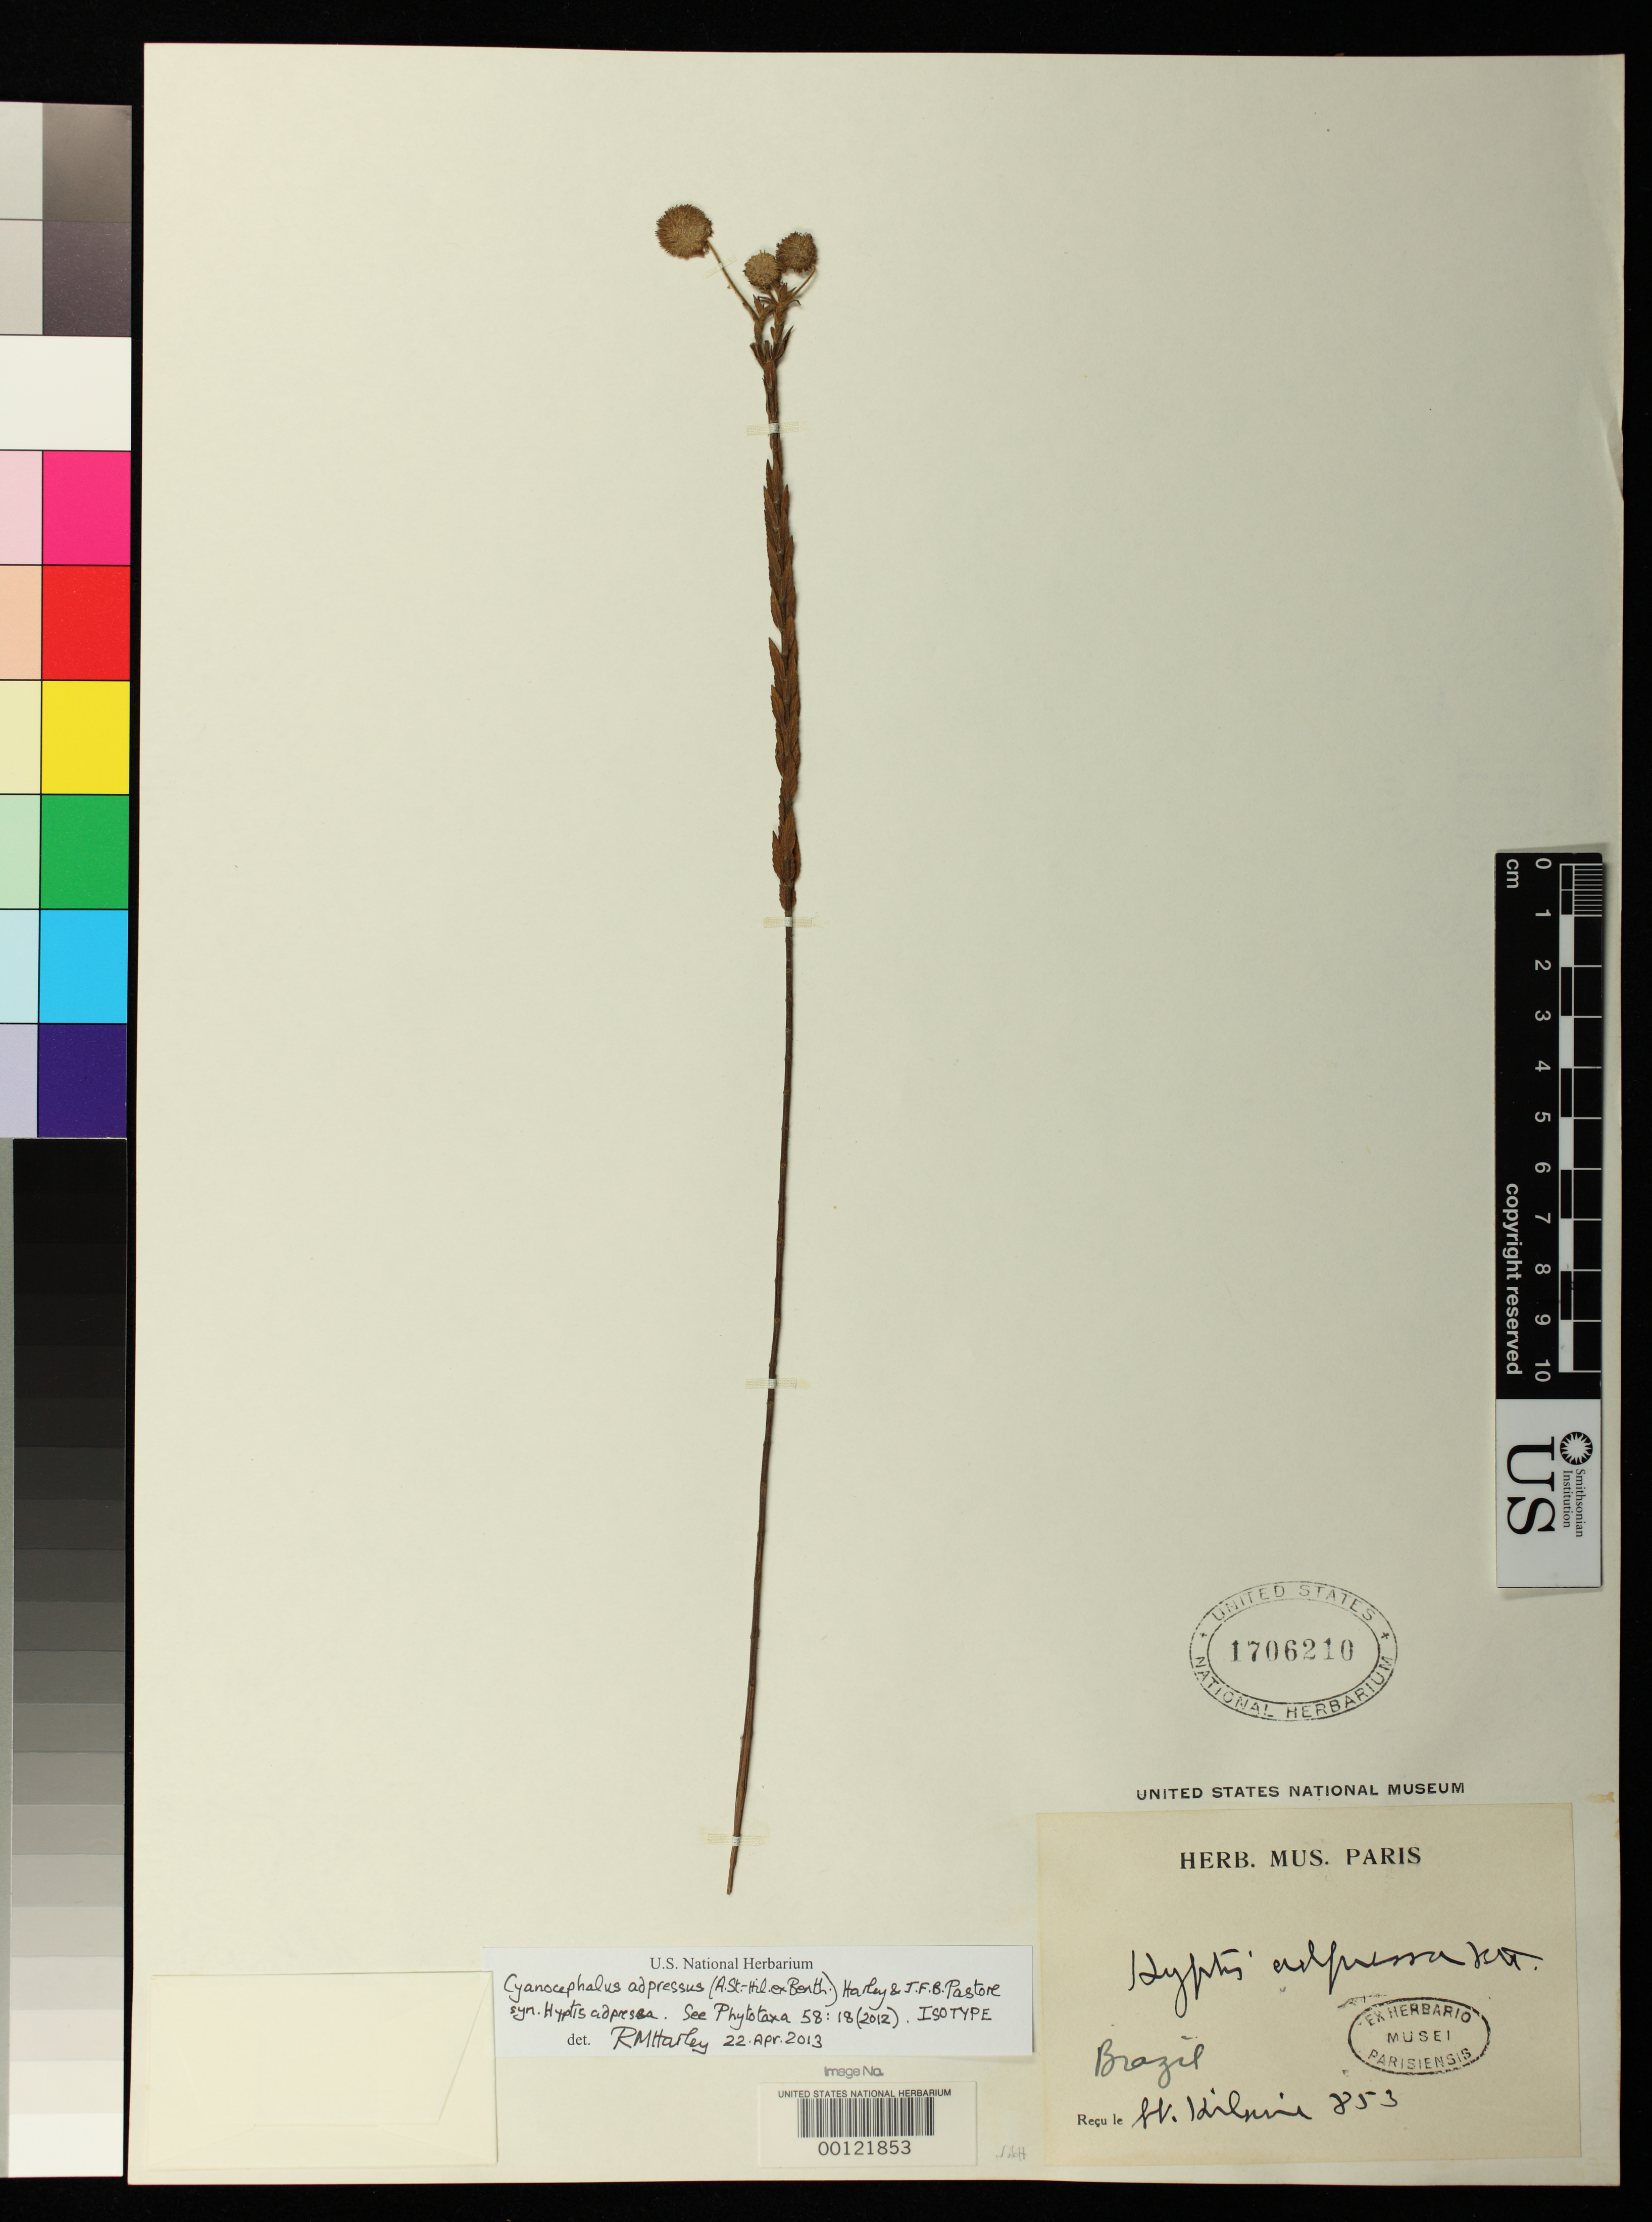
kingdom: Plantae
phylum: Tracheophyta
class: Magnoliopsida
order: Lamiales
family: Lamiaceae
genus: Hyptis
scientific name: Hyptis adpressa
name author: A. St.-Hil. ex Benth.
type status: Isotype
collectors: A. F. C. P. de Saint-Hilaire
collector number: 853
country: Brazil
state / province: Goiás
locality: Torquilla.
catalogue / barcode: US 1706210